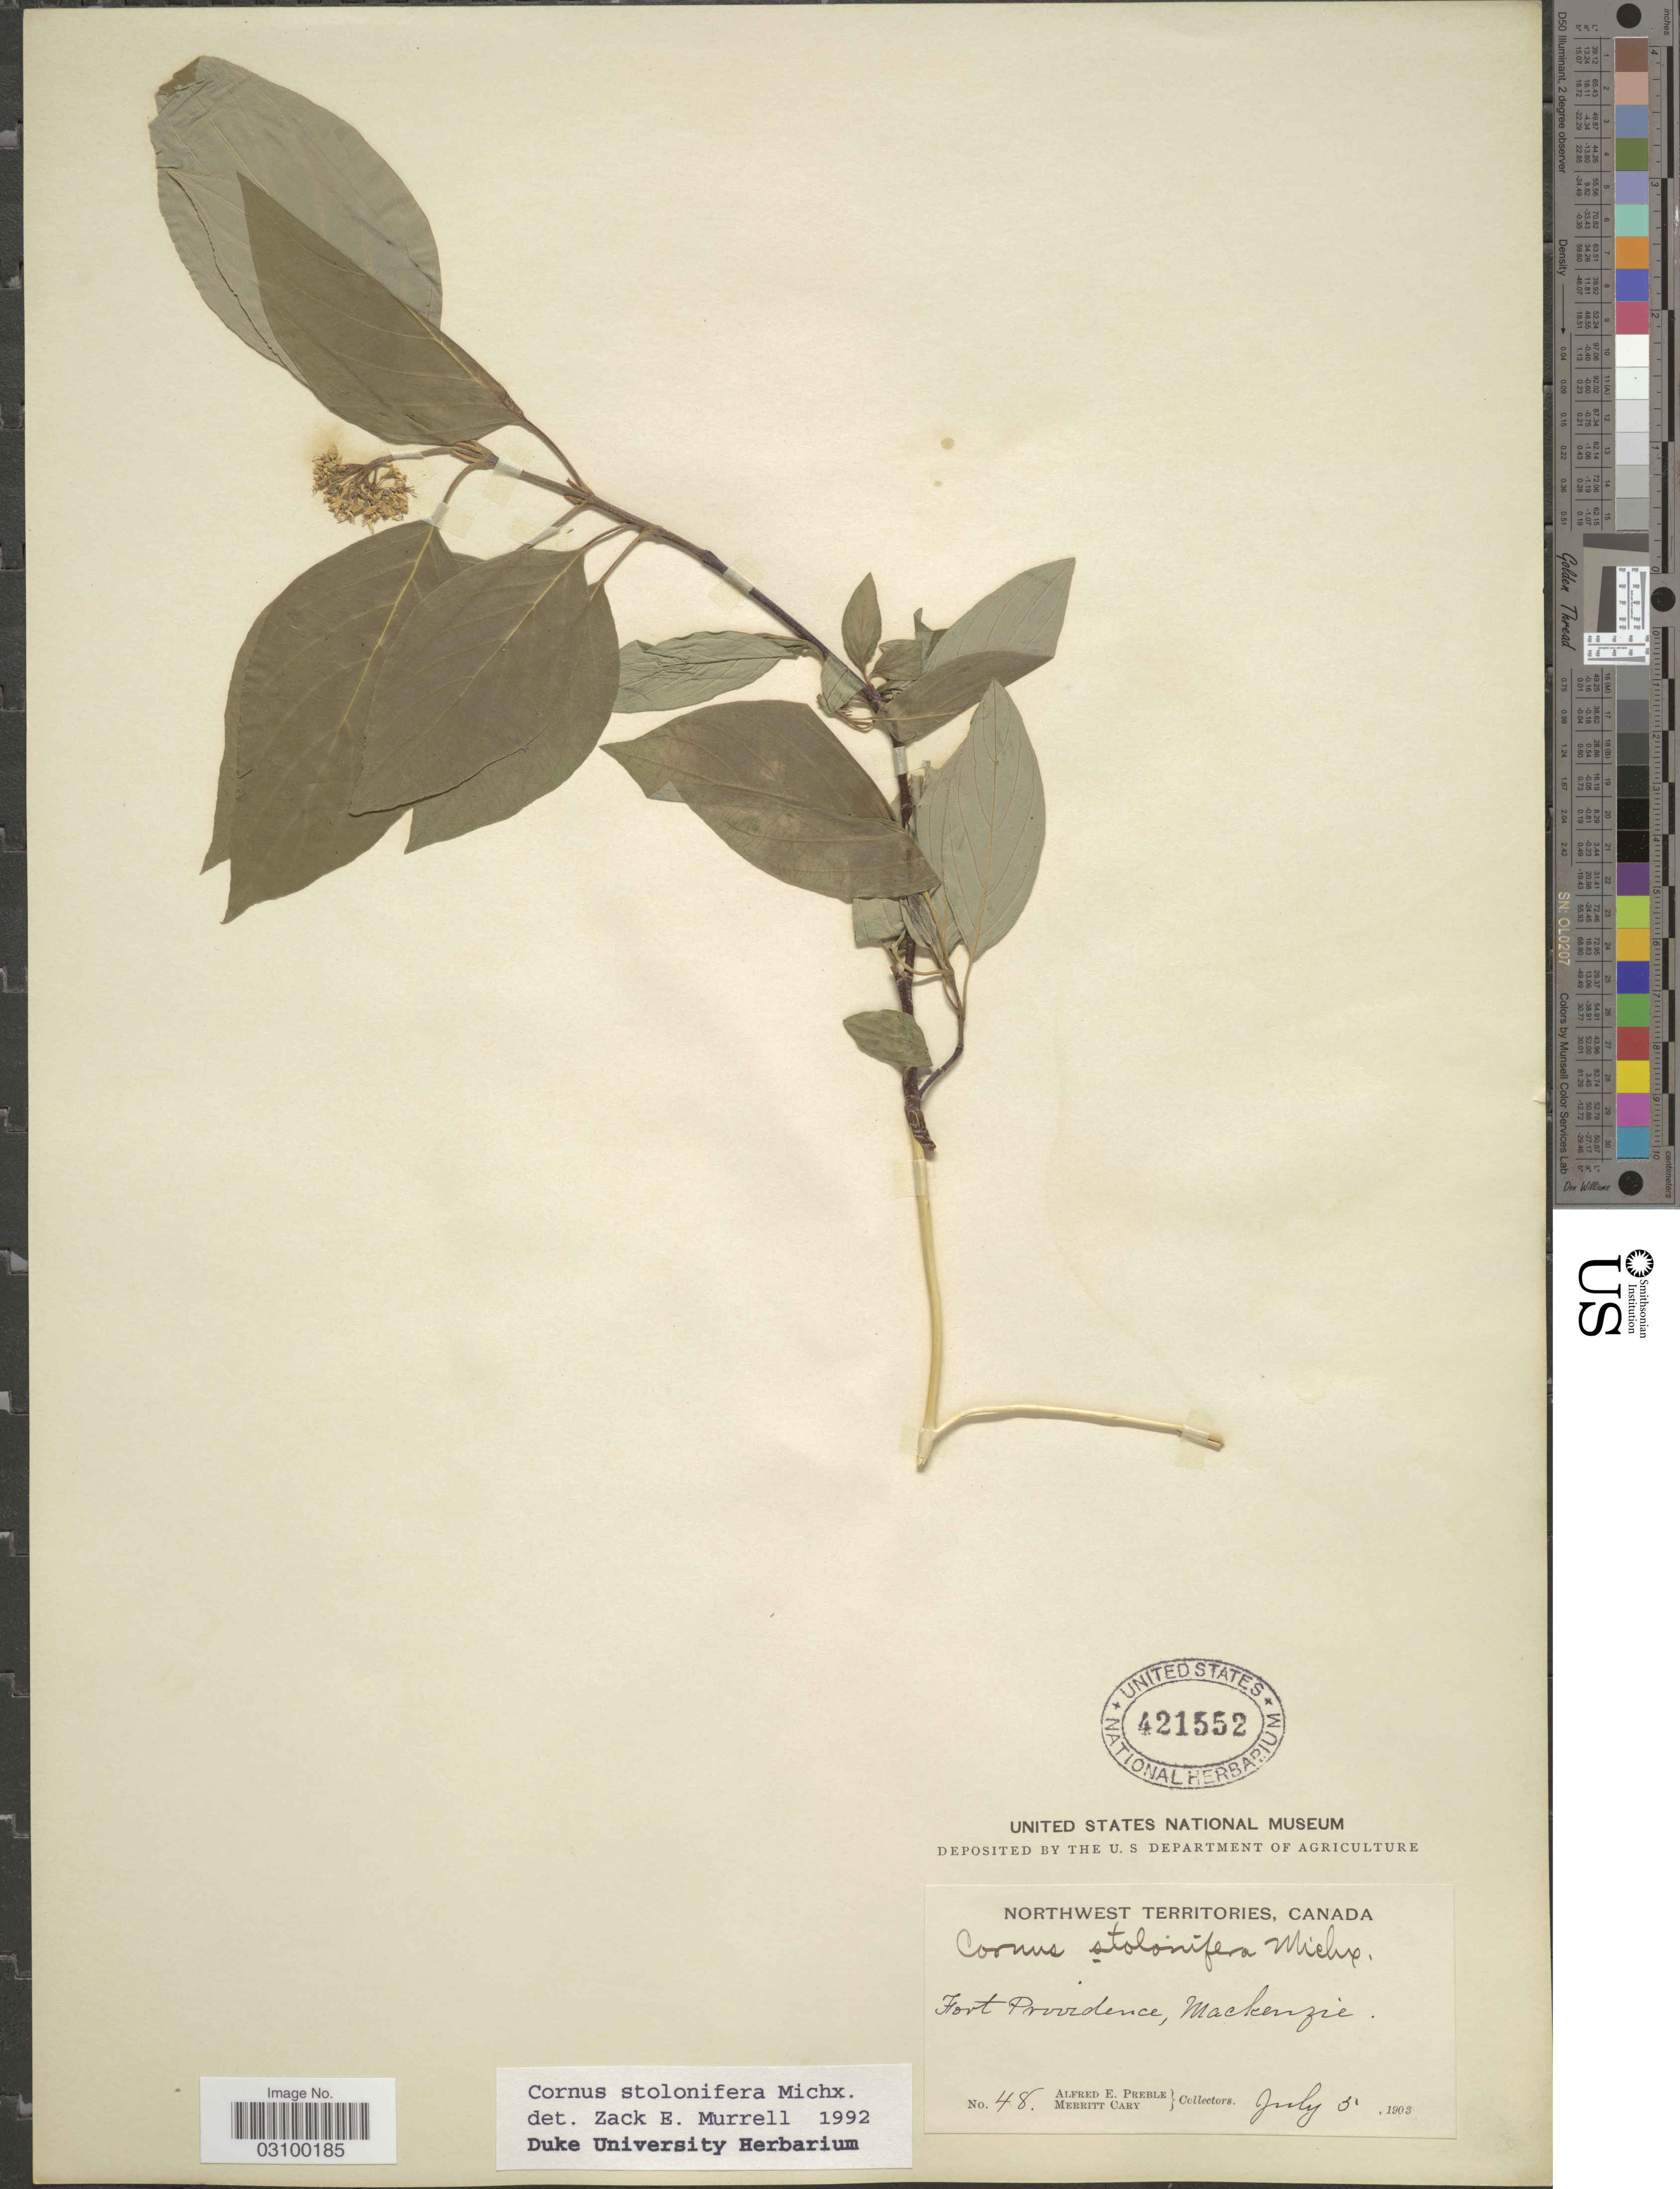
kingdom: Plantae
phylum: Tracheophyta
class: Magnoliopsida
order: Cornales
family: Cornaceae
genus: Cornus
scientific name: Cornus sericea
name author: L.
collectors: A. Preble & M. Cary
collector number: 48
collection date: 1903-07-05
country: Canada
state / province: Northwest Territories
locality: Fort Providence, Mackenzie.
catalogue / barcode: US 421552